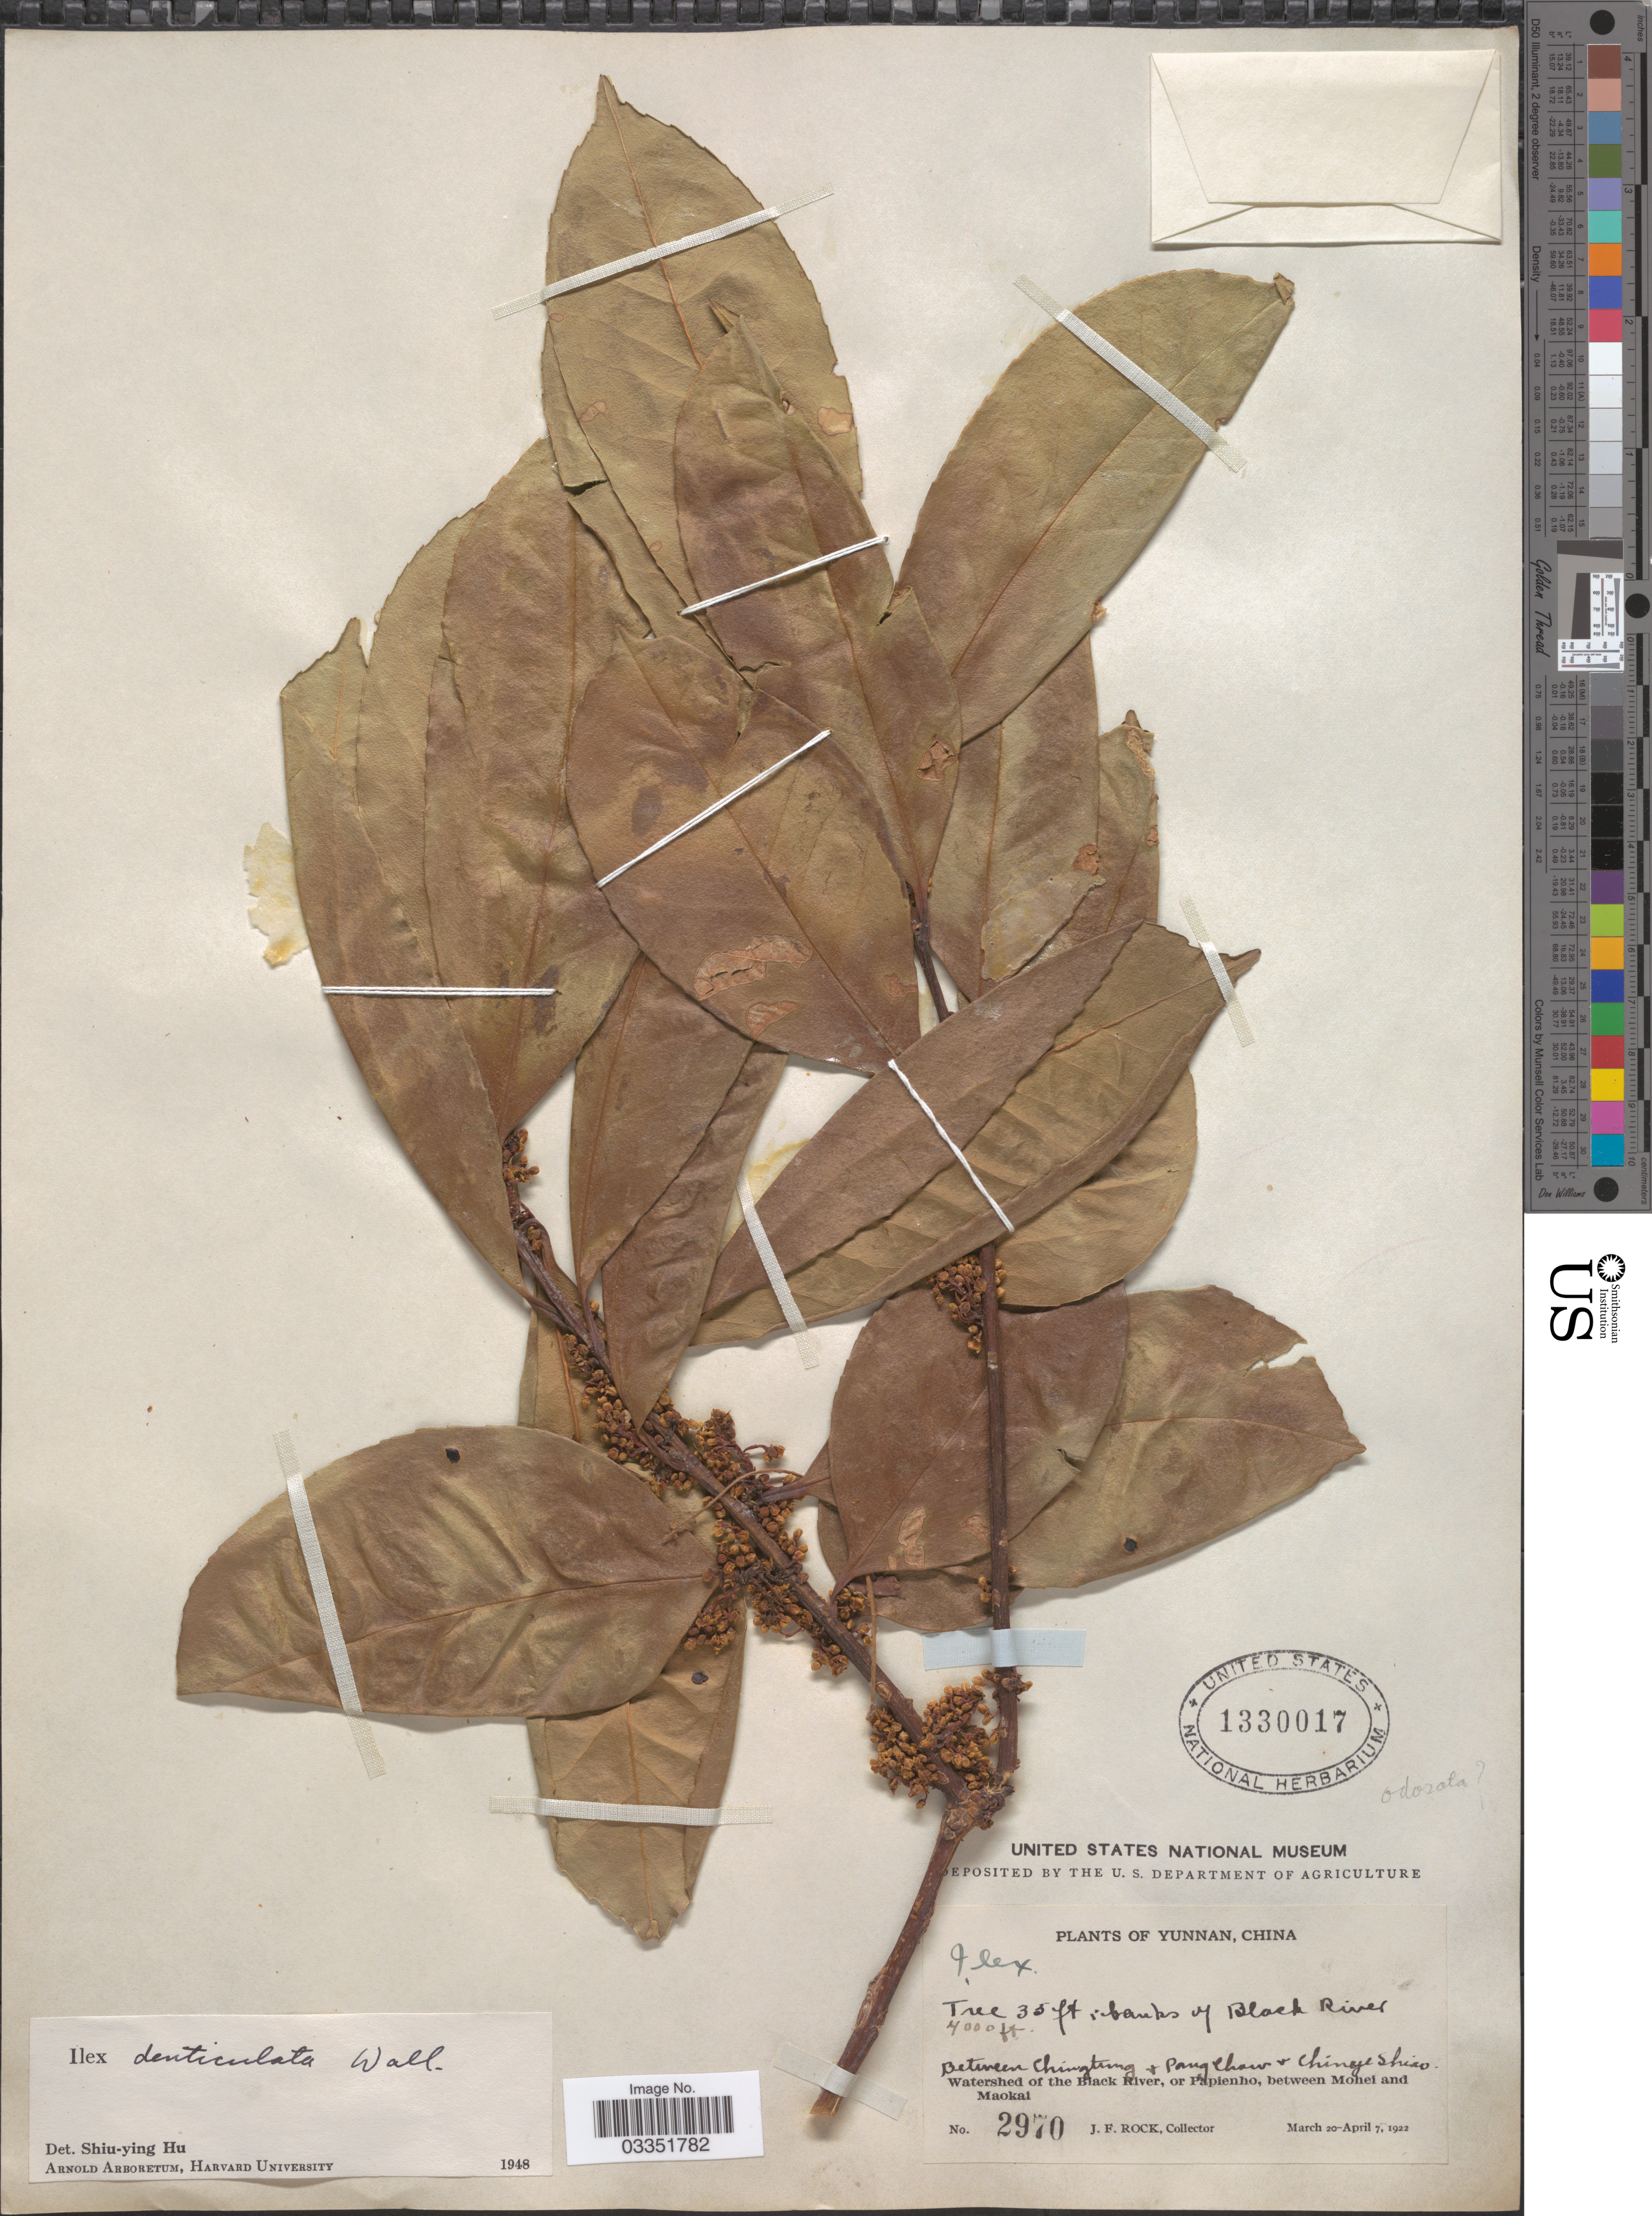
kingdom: Plantae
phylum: Tracheophyta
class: Magnoliopsida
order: Aquifoliales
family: Aquifoliaceae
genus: Ilex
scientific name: Ilex denticulata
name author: Wall. ex Wight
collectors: J. Rock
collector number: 2970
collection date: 1922-03-20/1922-04-07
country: China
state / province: Yunnan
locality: Between Chingtung + Pang Chan + Chinye Shiao. Watershed of the Black River, or Papienho, between Mohei and Maokai.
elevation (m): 1219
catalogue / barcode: US 1330017